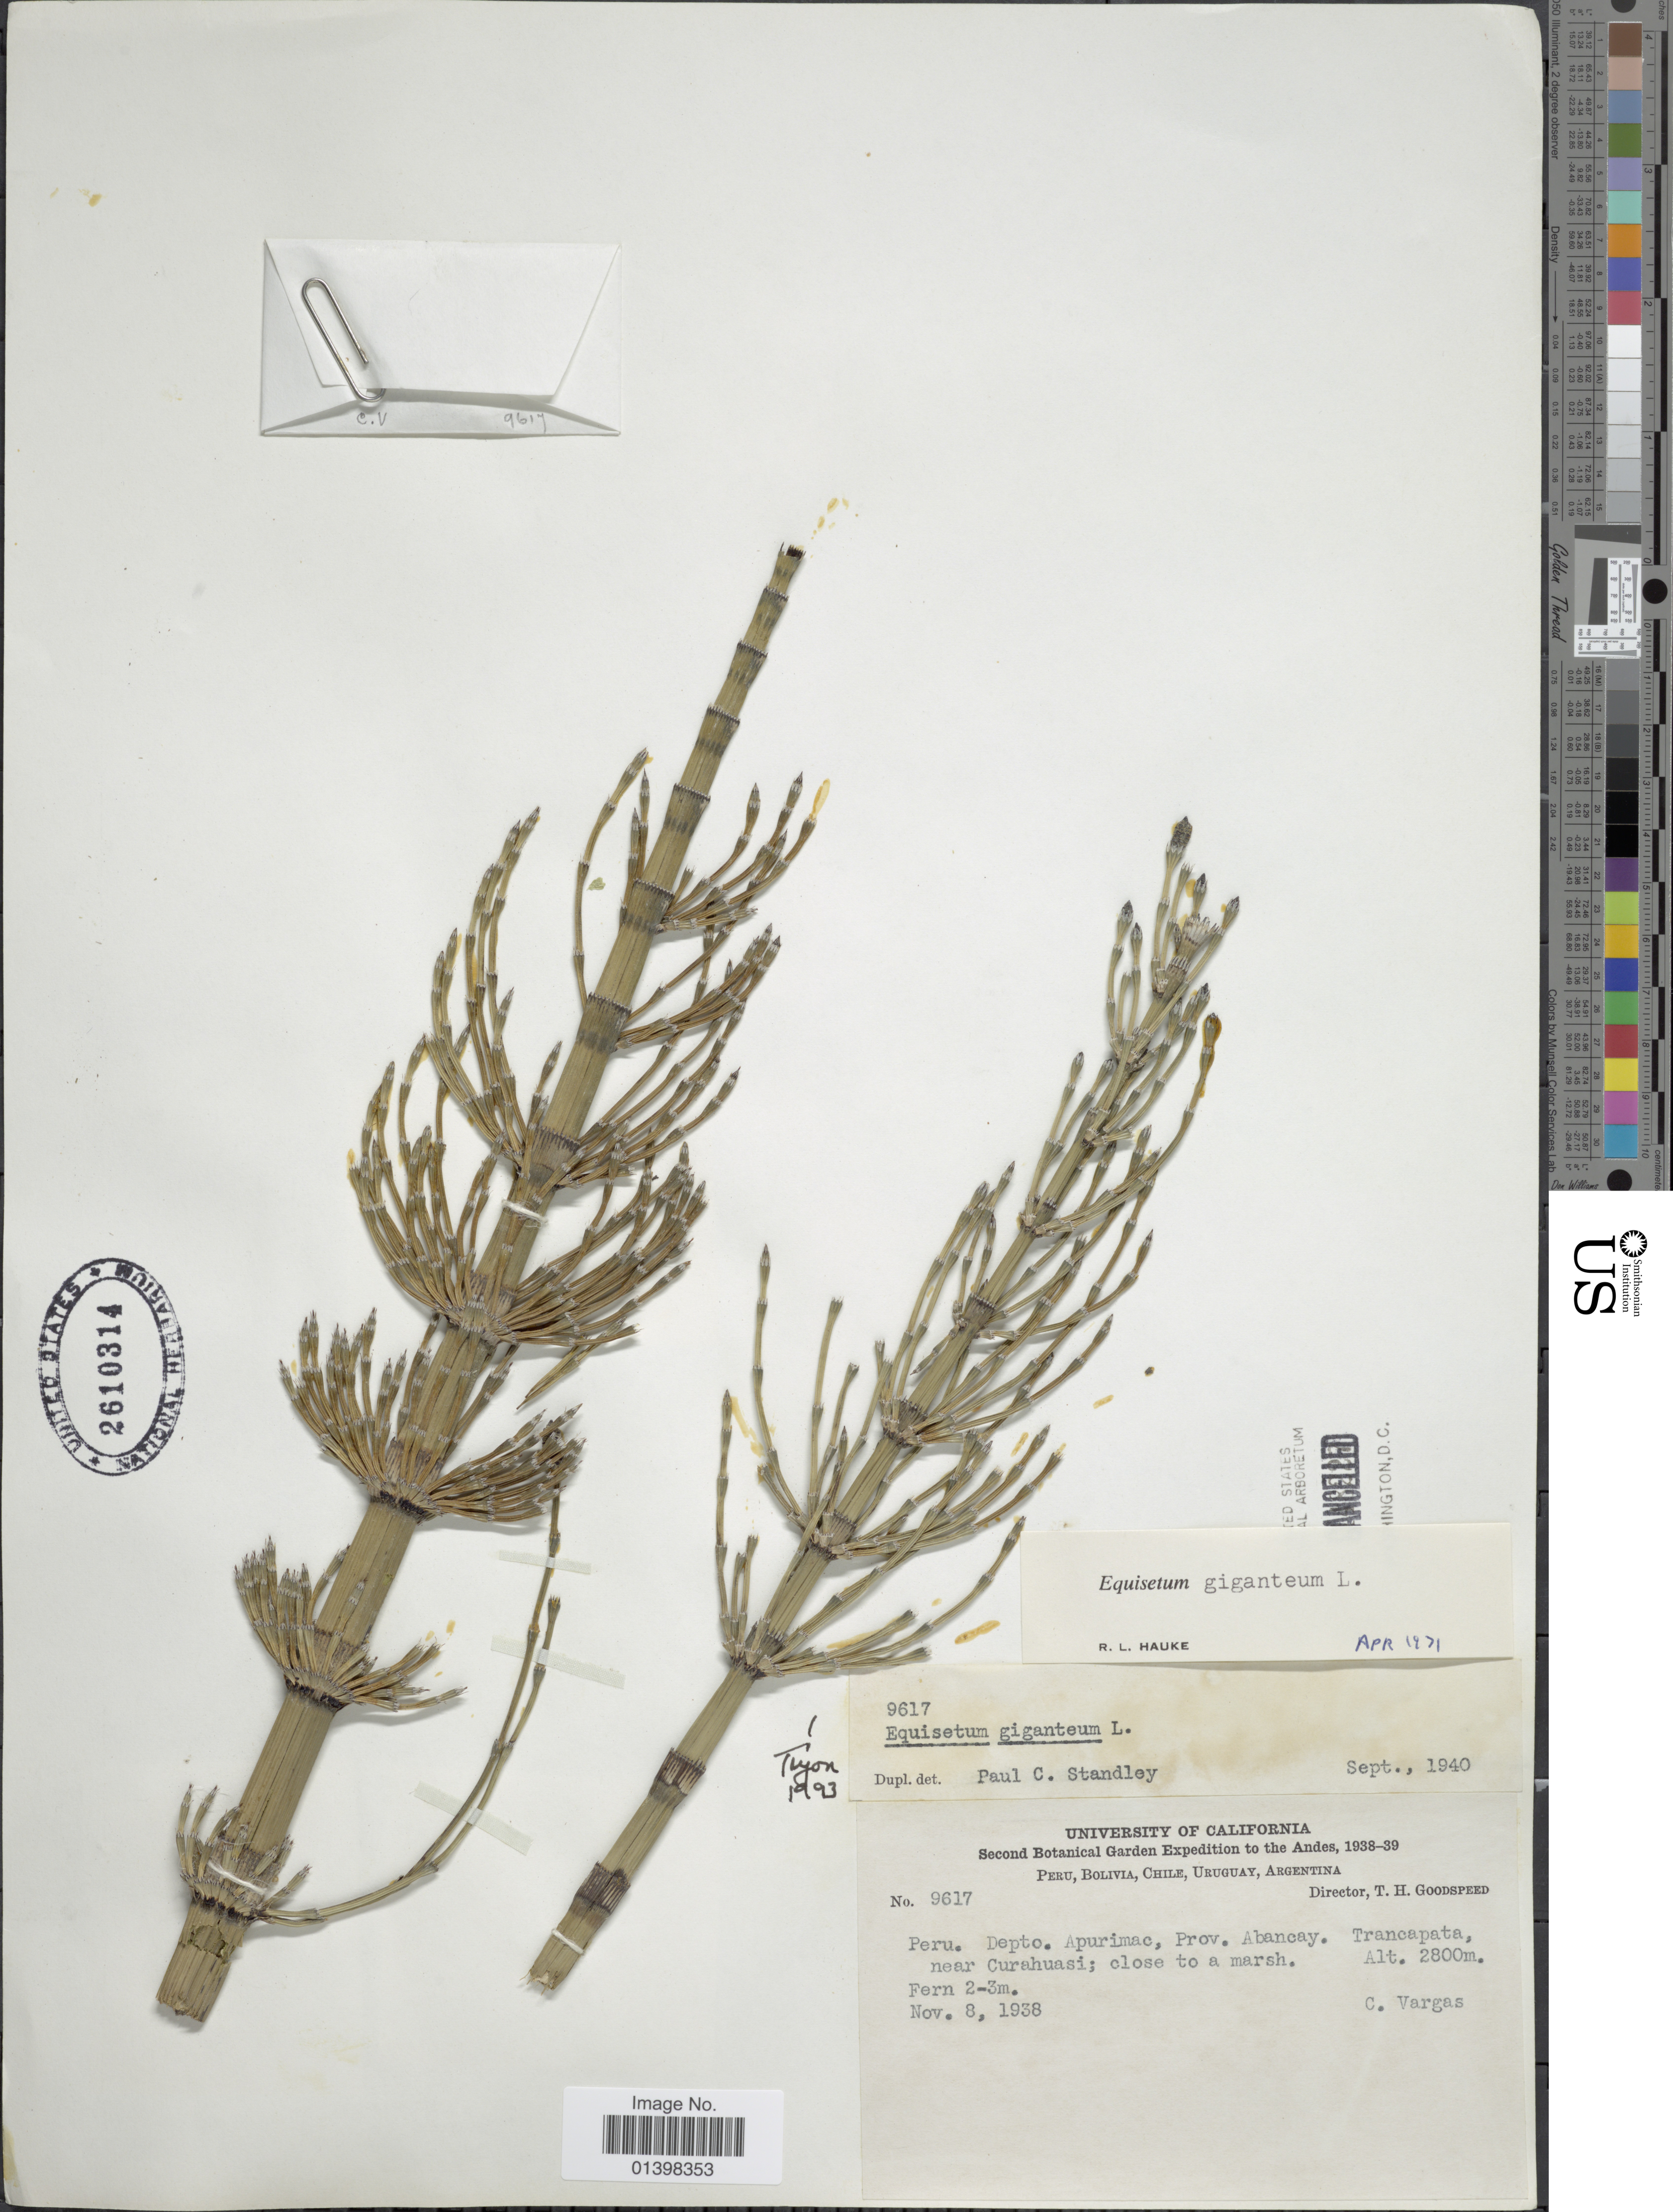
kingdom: Plantae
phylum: Tracheophyta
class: Polypodiopsida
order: Equisetales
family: Equisetaceae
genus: Equisetum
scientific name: Equisetum giganteum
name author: L.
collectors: C. Vargas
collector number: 9617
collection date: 1938-11-08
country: Peru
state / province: Apurímac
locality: Prov. Abancay. Trancapata, near Curahuasi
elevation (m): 2800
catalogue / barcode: US 2610314